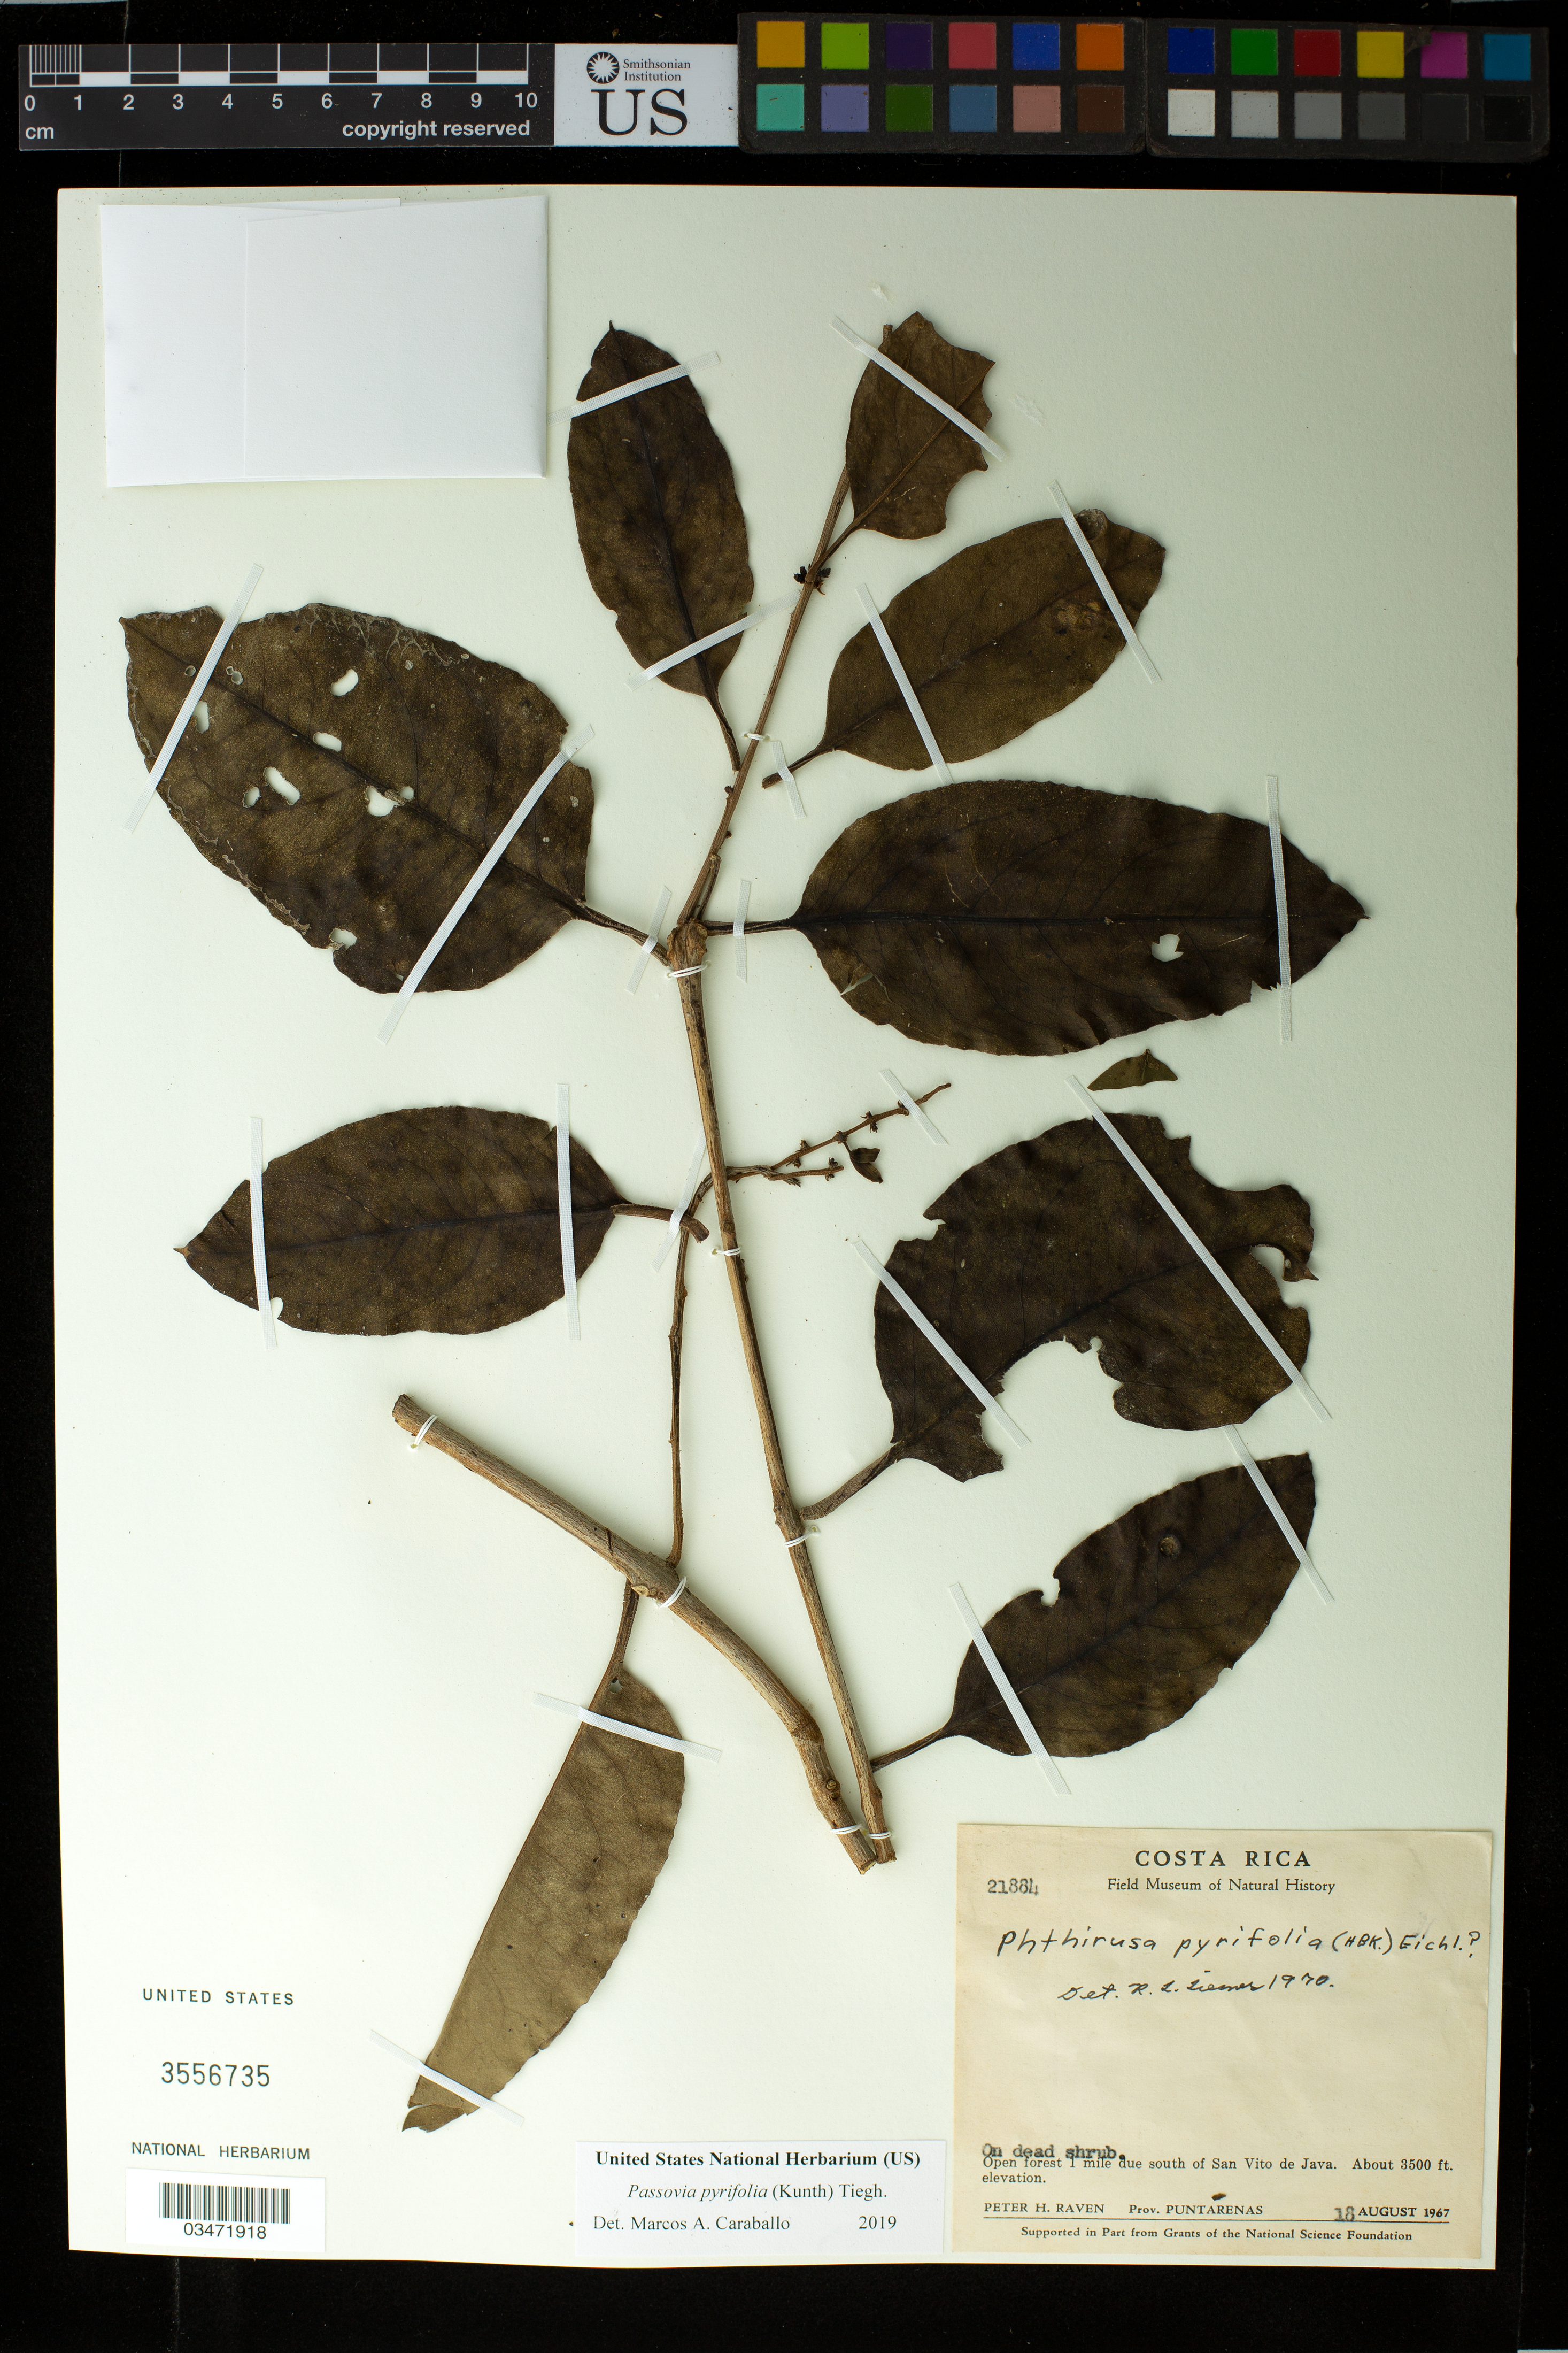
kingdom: Plantae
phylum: Tracheophyta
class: Magnoliopsida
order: Santalales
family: Loranthaceae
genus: Passovia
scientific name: Passovia pyrifolia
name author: (Kunth) Tiegh.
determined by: Caraballo-Ortiz, Marcos A., (MISS), University of Mississippi (UNITED STATES)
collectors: P. H. Raven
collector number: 21884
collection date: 1967-08-18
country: Costa Rica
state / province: Puntarenas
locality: San Vito de Java, 1 mile due south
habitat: Open forest, on dead shrub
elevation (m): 1067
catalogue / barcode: US 3556735